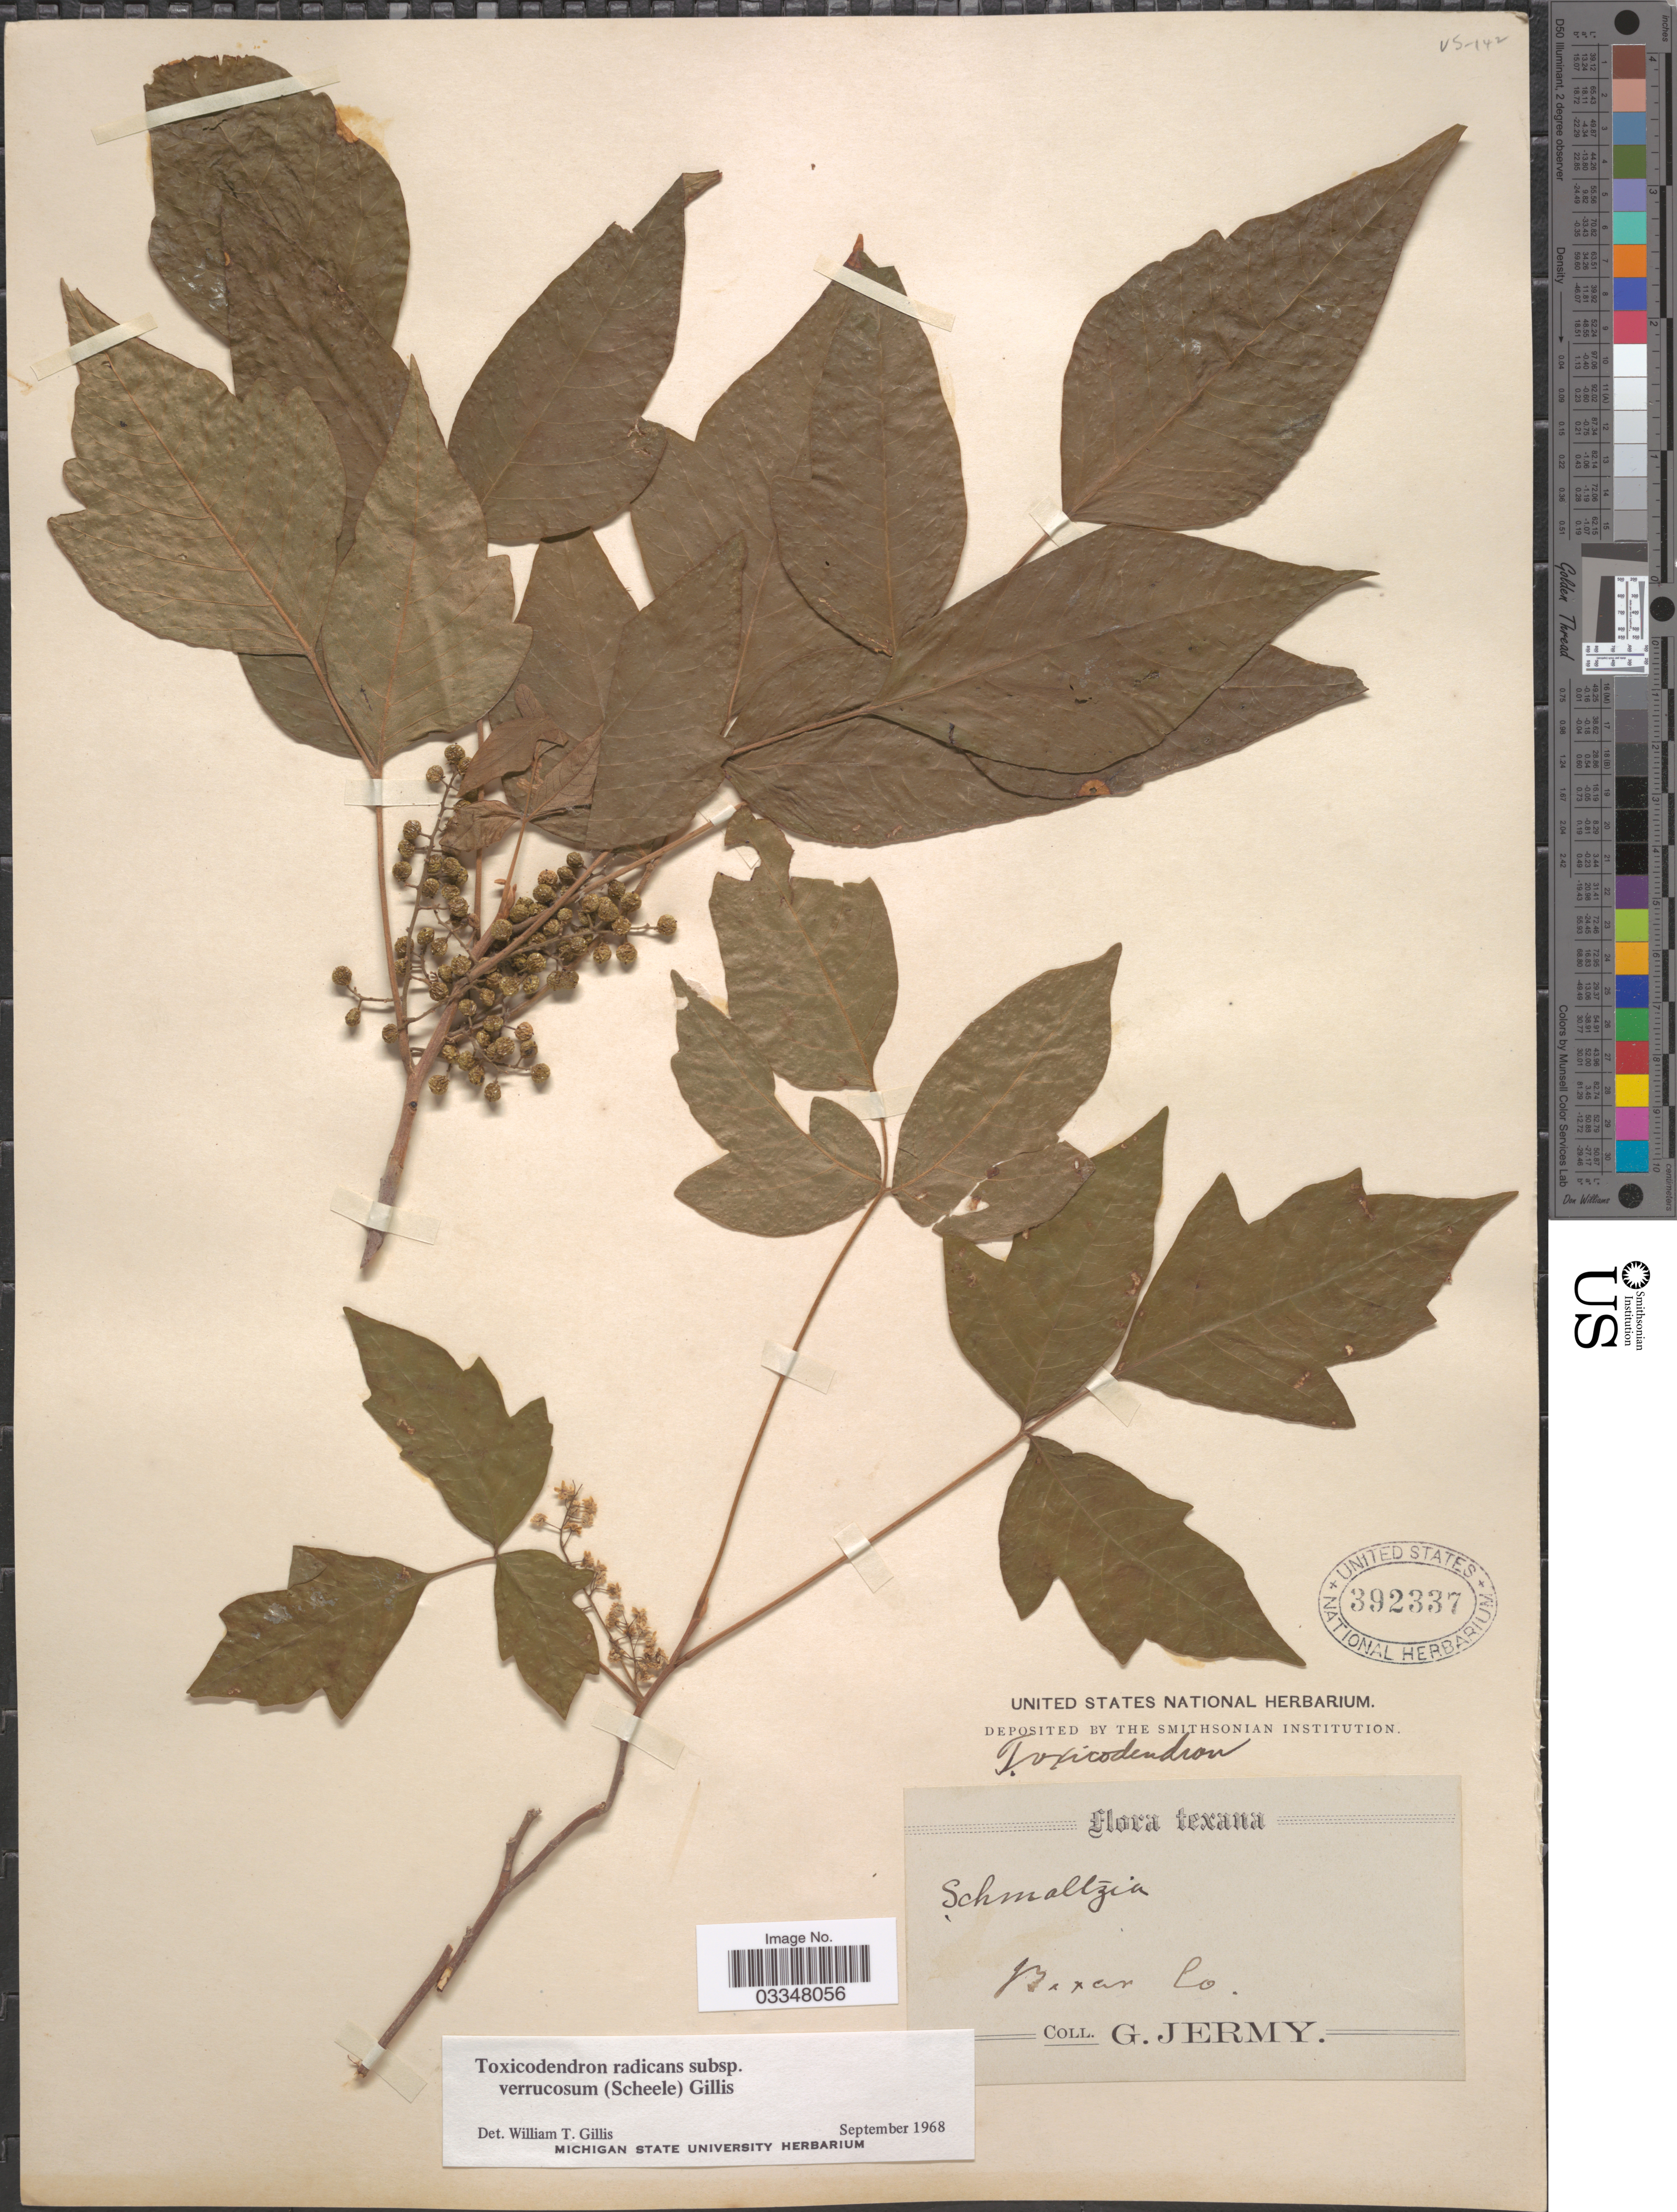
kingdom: Plantae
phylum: Tracheophyta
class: Magnoliopsida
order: Sapindales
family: Anacardiaceae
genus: Toxicodendron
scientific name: Toxicodendron radicans subsp. verrucosum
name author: (Scheele) Gillis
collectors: G. Jermy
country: United States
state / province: Texas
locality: Bexar Co.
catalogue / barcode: US 392337